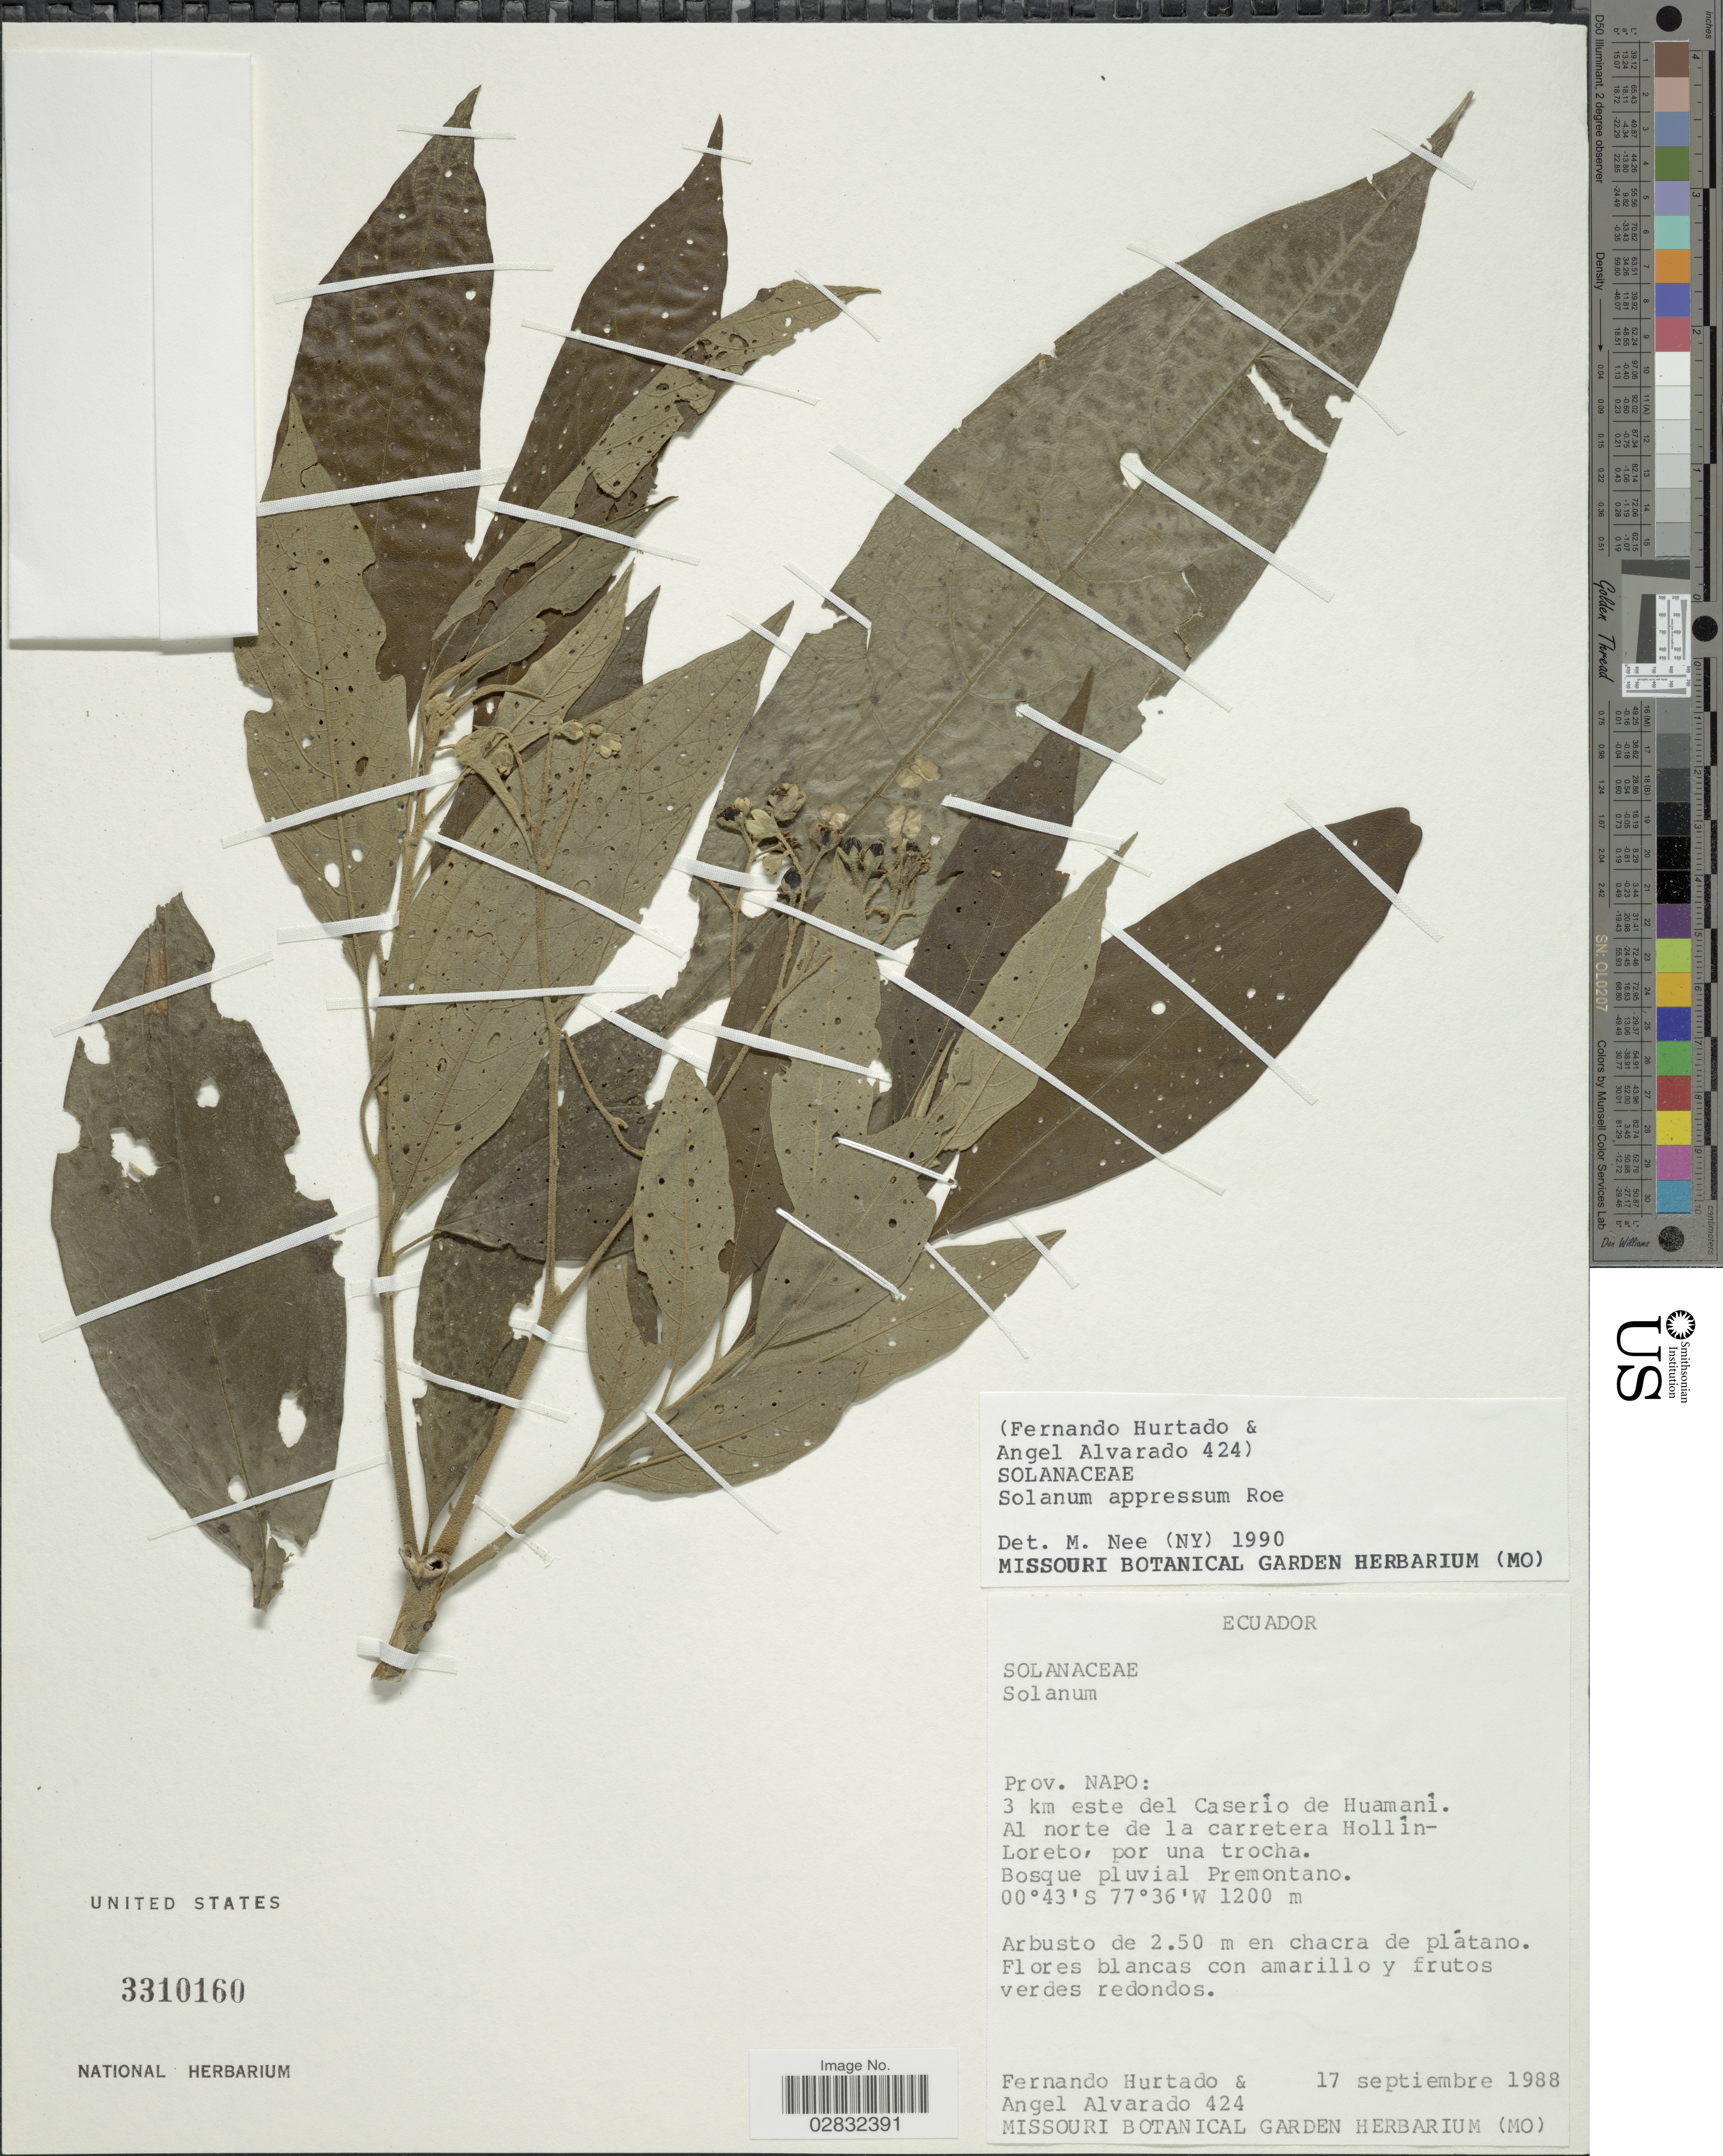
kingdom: Plantae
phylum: Tracheophyta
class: Magnoliopsida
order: Solanales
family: Solanaceae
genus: Solanum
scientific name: Solanum appressum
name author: K.E. Roe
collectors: F. Hurtado & A. Alvarado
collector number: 424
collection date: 1988-09-17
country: Ecuador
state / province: Napo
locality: Prov. Napo: 3 km este del Caserío de Huamaní, Al noreste de la carretera Hollín-Loreto, por una trocha.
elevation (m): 1200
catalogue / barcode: US 3310160